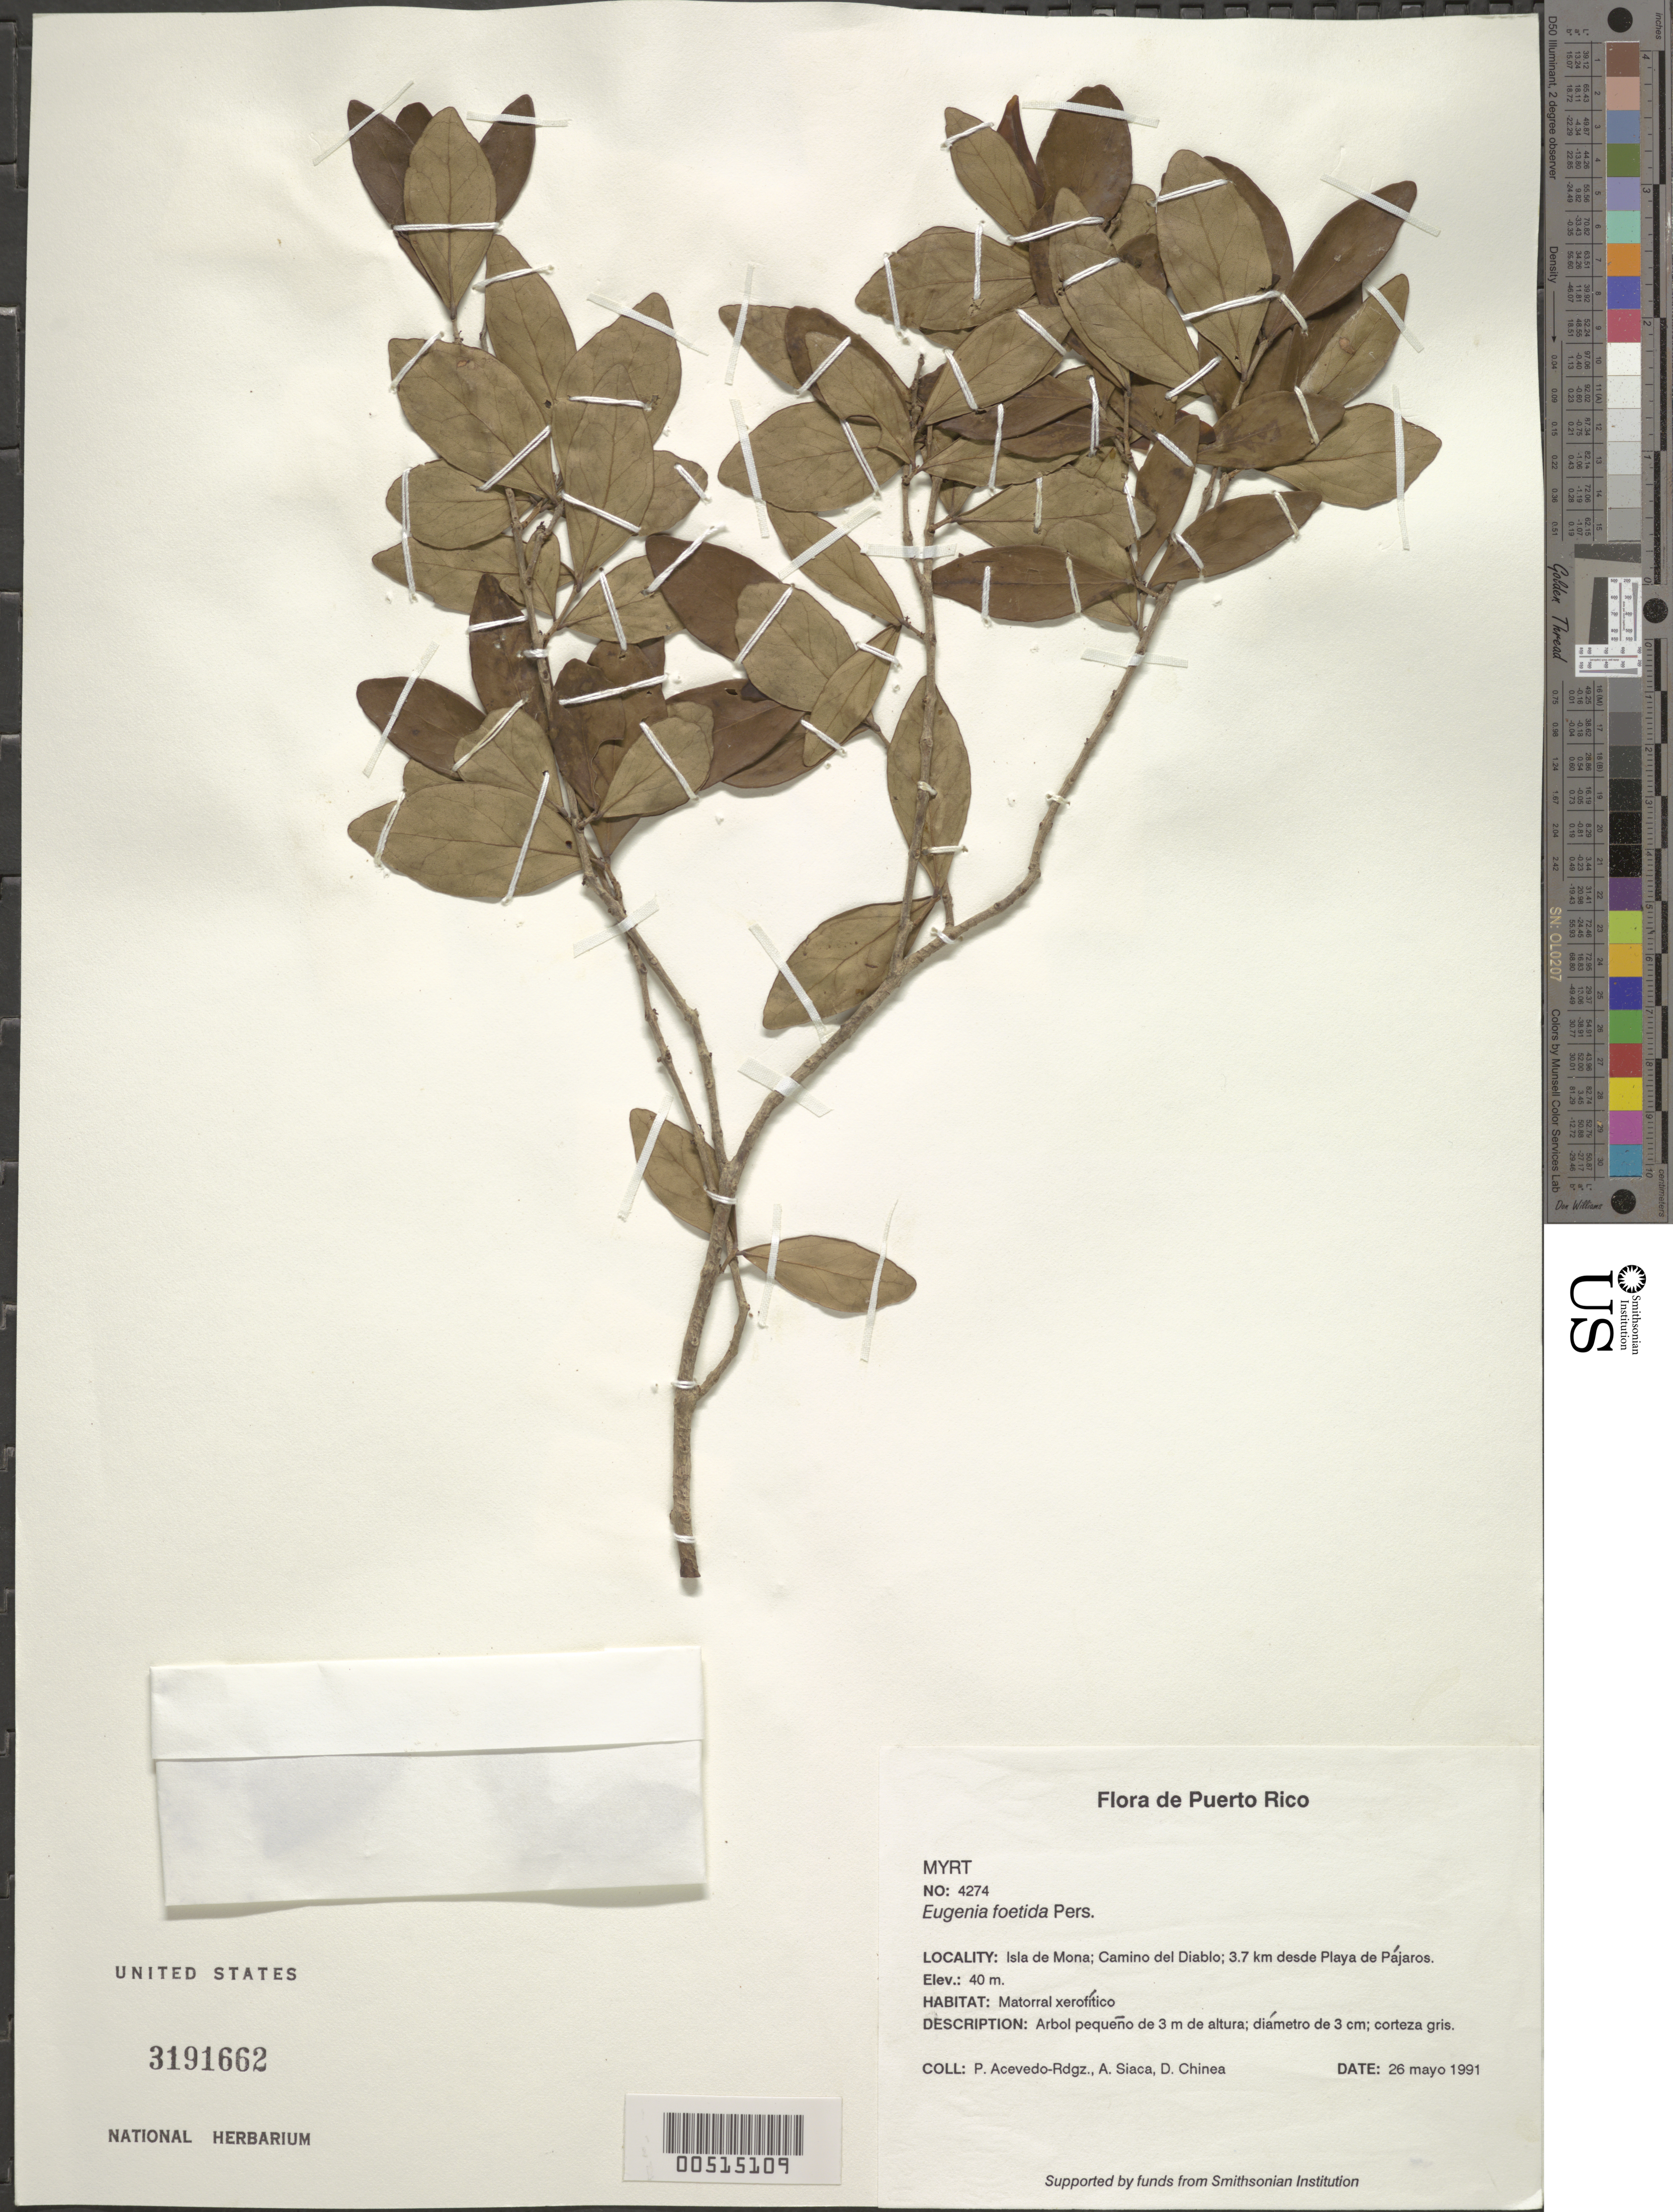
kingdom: Plantae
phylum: Tracheophyta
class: Magnoliopsida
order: Myrtales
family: Myrtaceae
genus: Eugenia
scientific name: Eugenia foetida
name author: Pers.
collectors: P. Acevedo-Rodr., A. Siaca & D. Chinea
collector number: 4274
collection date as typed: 26 May 1991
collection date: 1991-05-26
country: Puerto Rico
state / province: Mayaguëz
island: Mona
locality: Isla de Mona; Camino del Diablo; 3.7 km desde Playa de Pajaros.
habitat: Matorral xerofitico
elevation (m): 40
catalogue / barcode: US 3191662